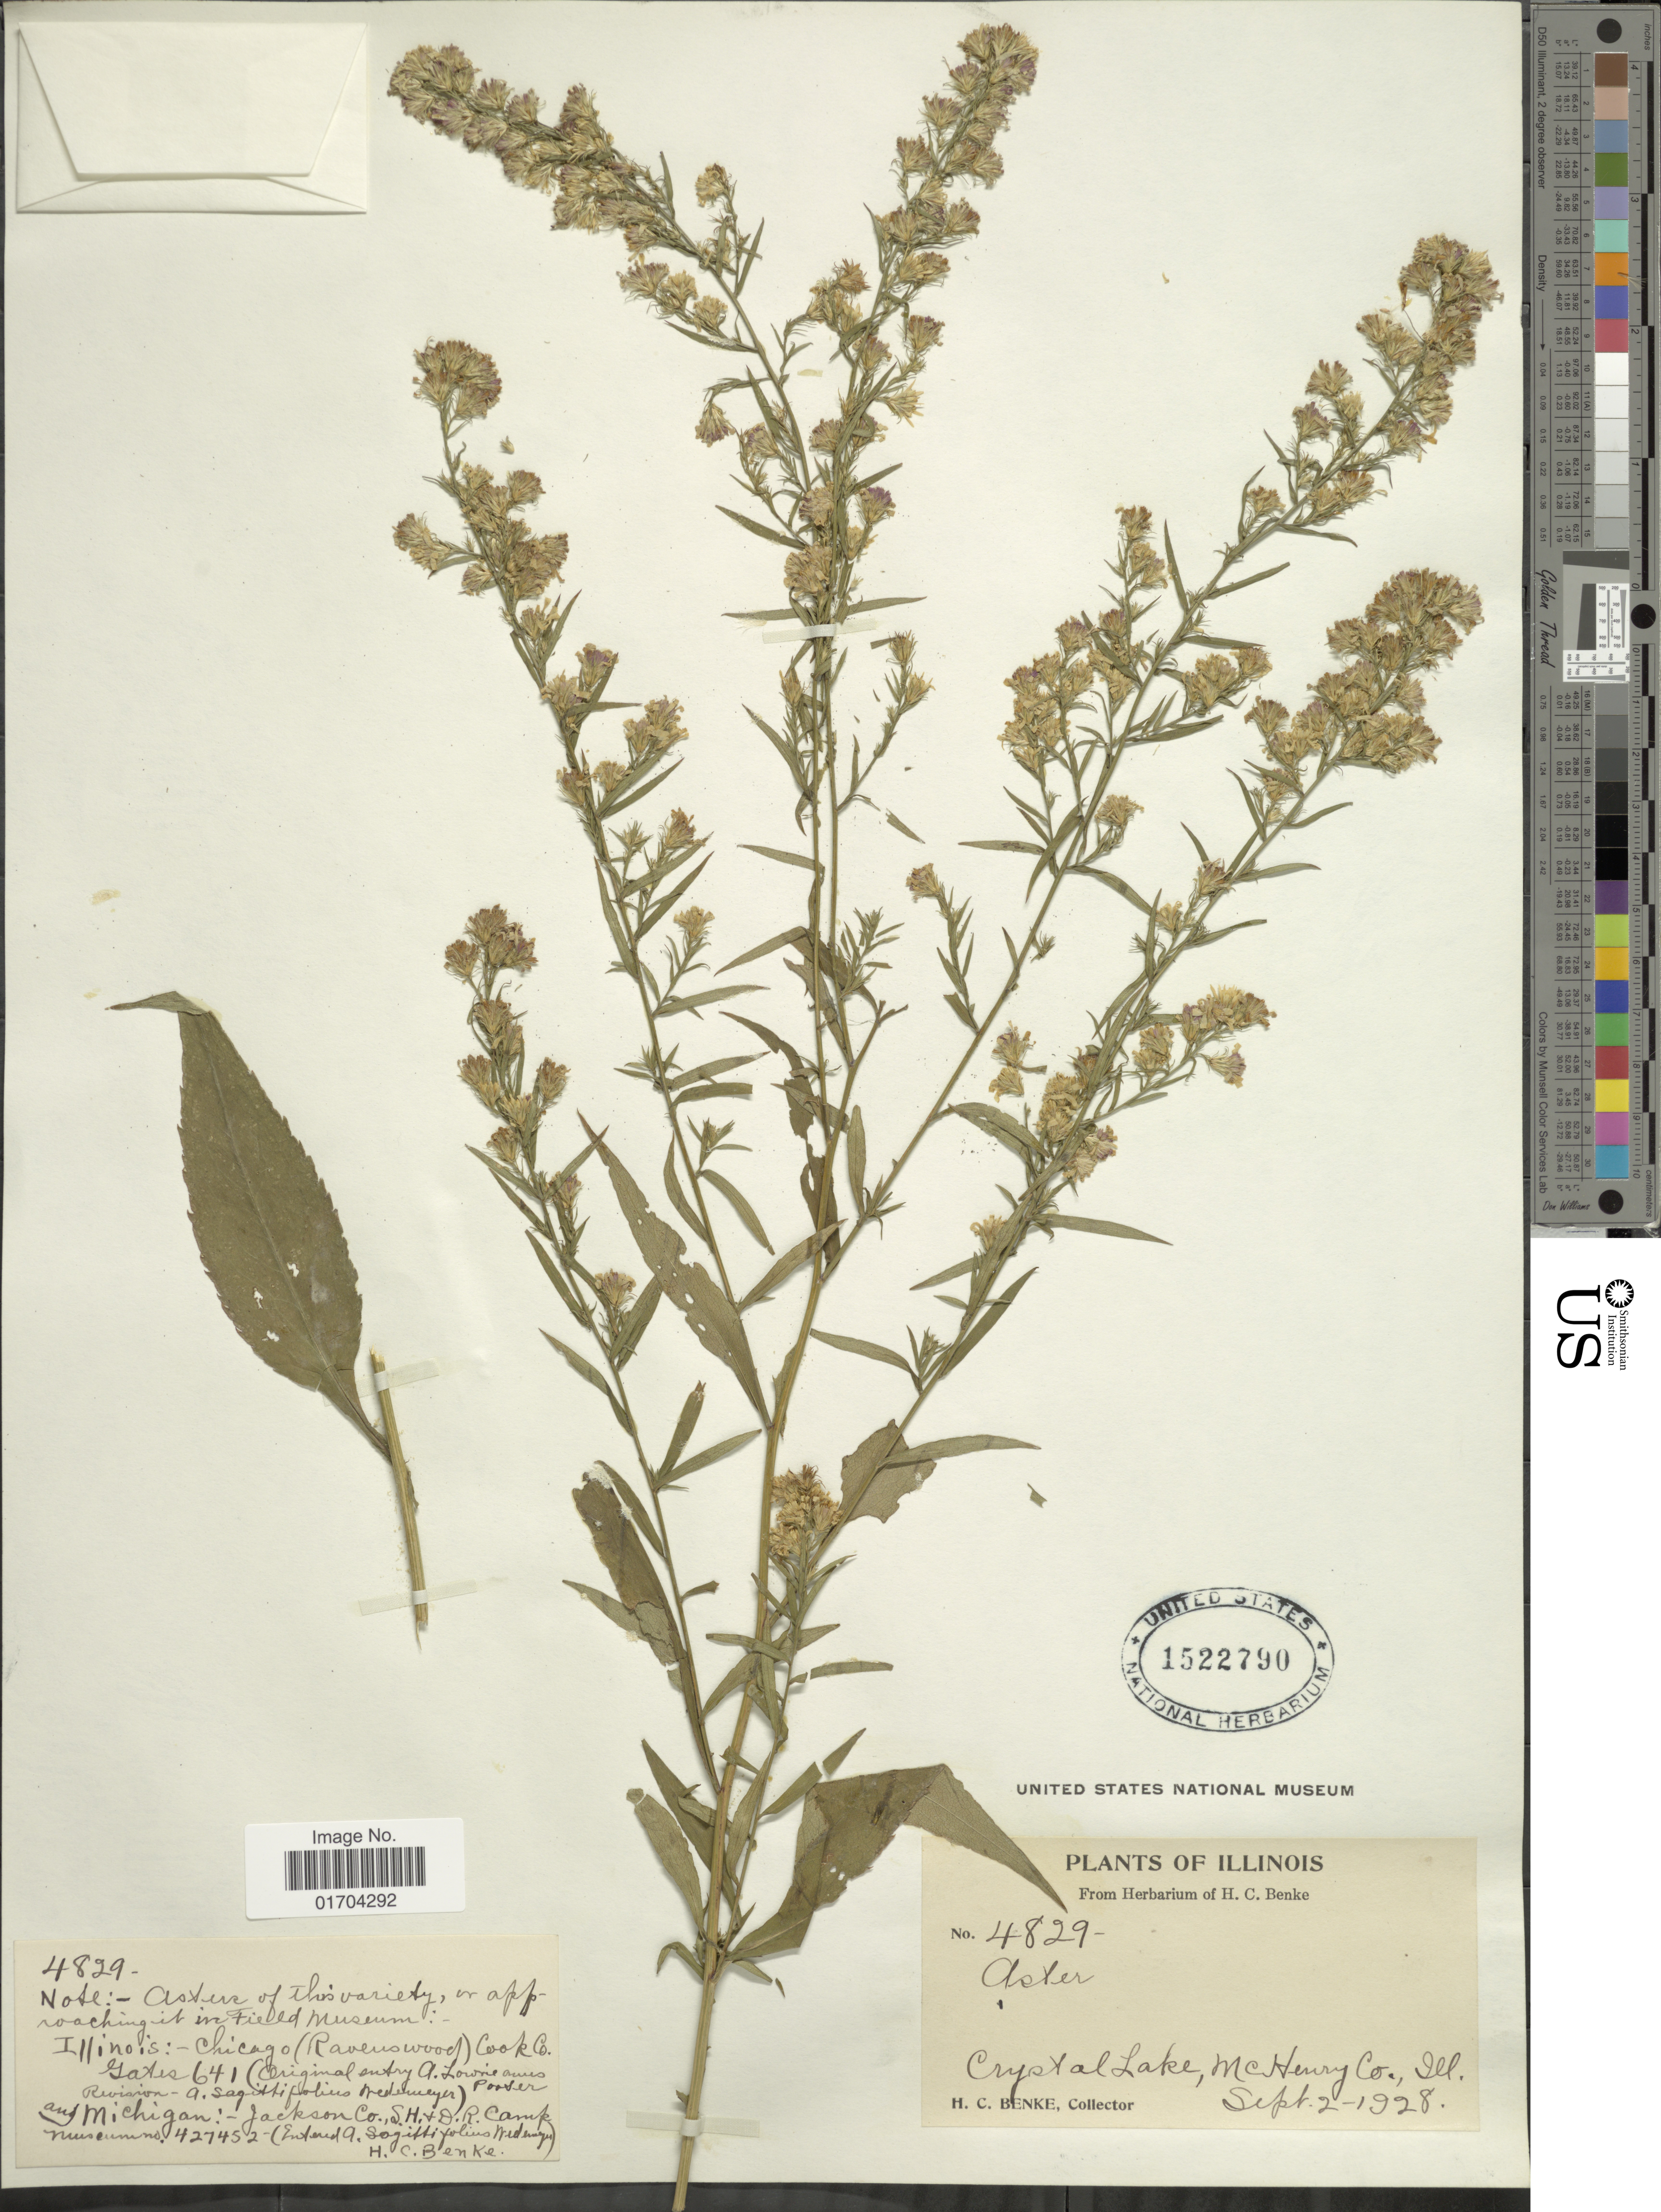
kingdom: Plantae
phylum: Tracheophyta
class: Magnoliopsida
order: Asterales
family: Asteraceae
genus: Symphyotrichum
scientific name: Symphyotrichum sp.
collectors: H. Benke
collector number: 4829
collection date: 1928-09-02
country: United States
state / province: Illinois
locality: Crystal Lake, McHenry Co.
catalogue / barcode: US 1522790